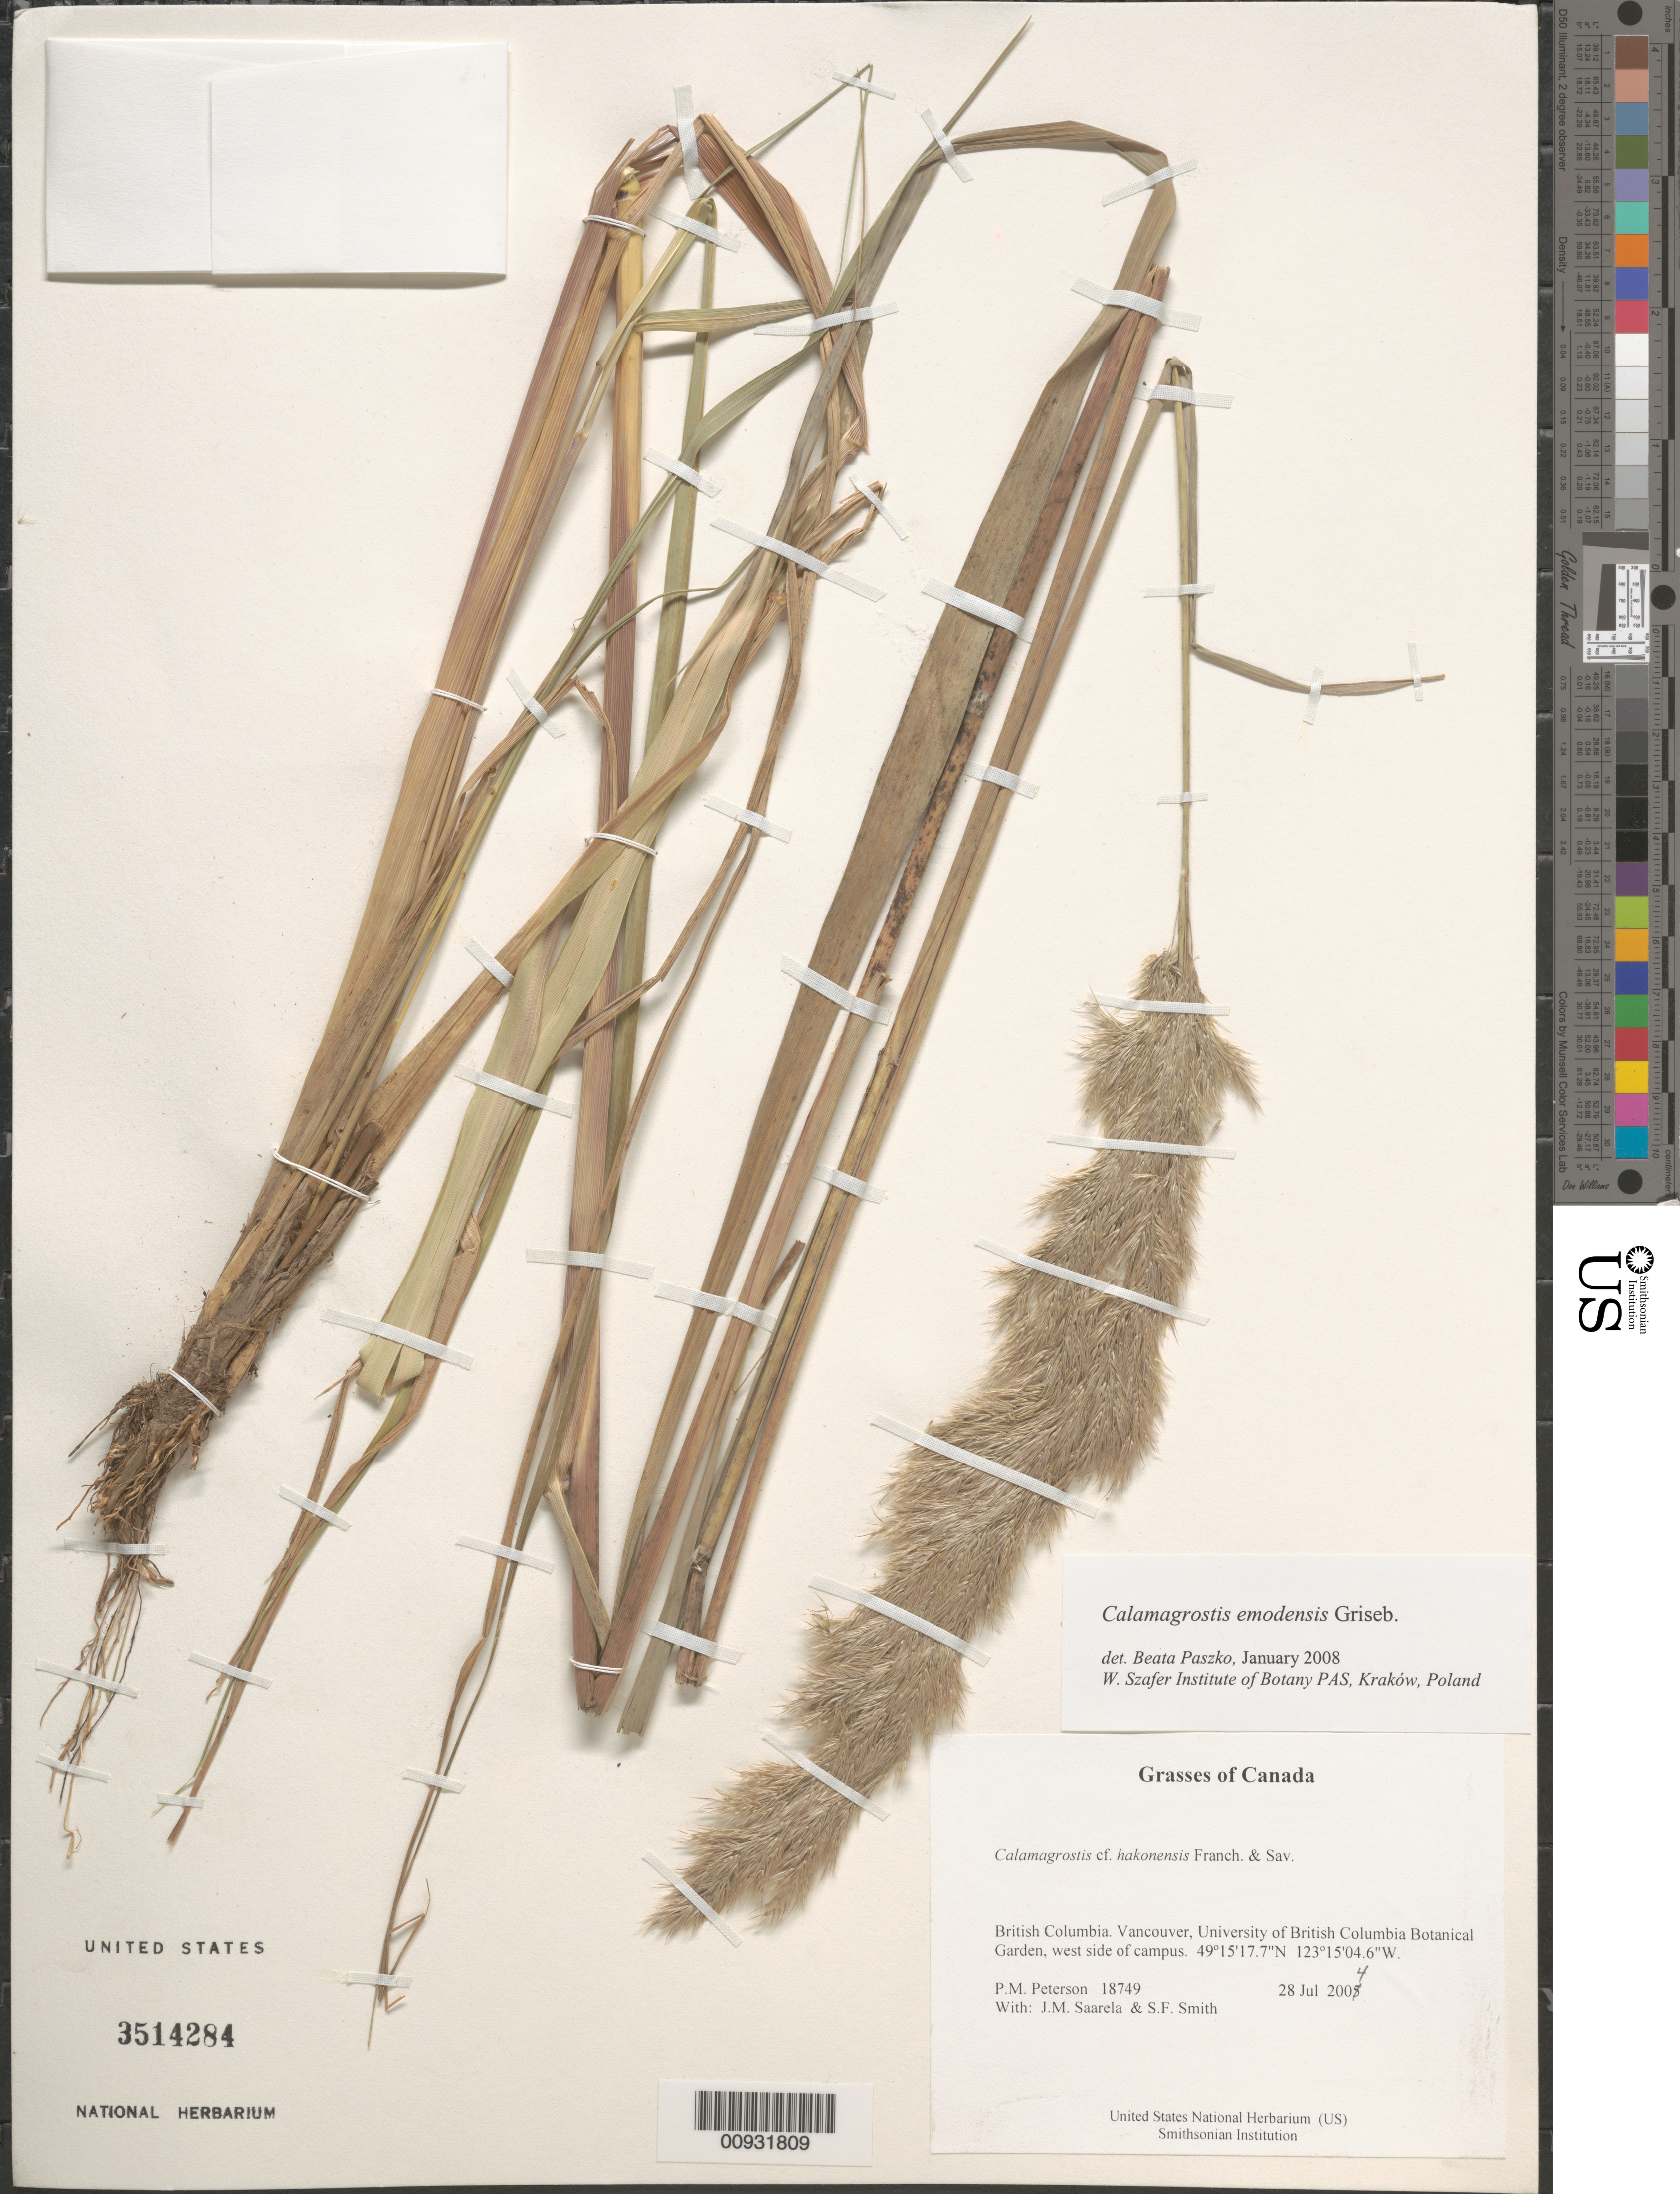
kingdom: Plantae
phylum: Tracheophyta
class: Liliopsida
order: Poales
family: Poaceae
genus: Calamagrostis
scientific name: Calamagrostis emodensis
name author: Griseb.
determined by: Paszko, B.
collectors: P. M. Peterson, J. Saarela & S.F. Smith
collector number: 18749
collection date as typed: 28 Jul 2004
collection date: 2004-07-28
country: Canada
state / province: British Columbia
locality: Vancouver, University of British Columbia Botanical Garden, west side of campus.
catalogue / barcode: US 3514284